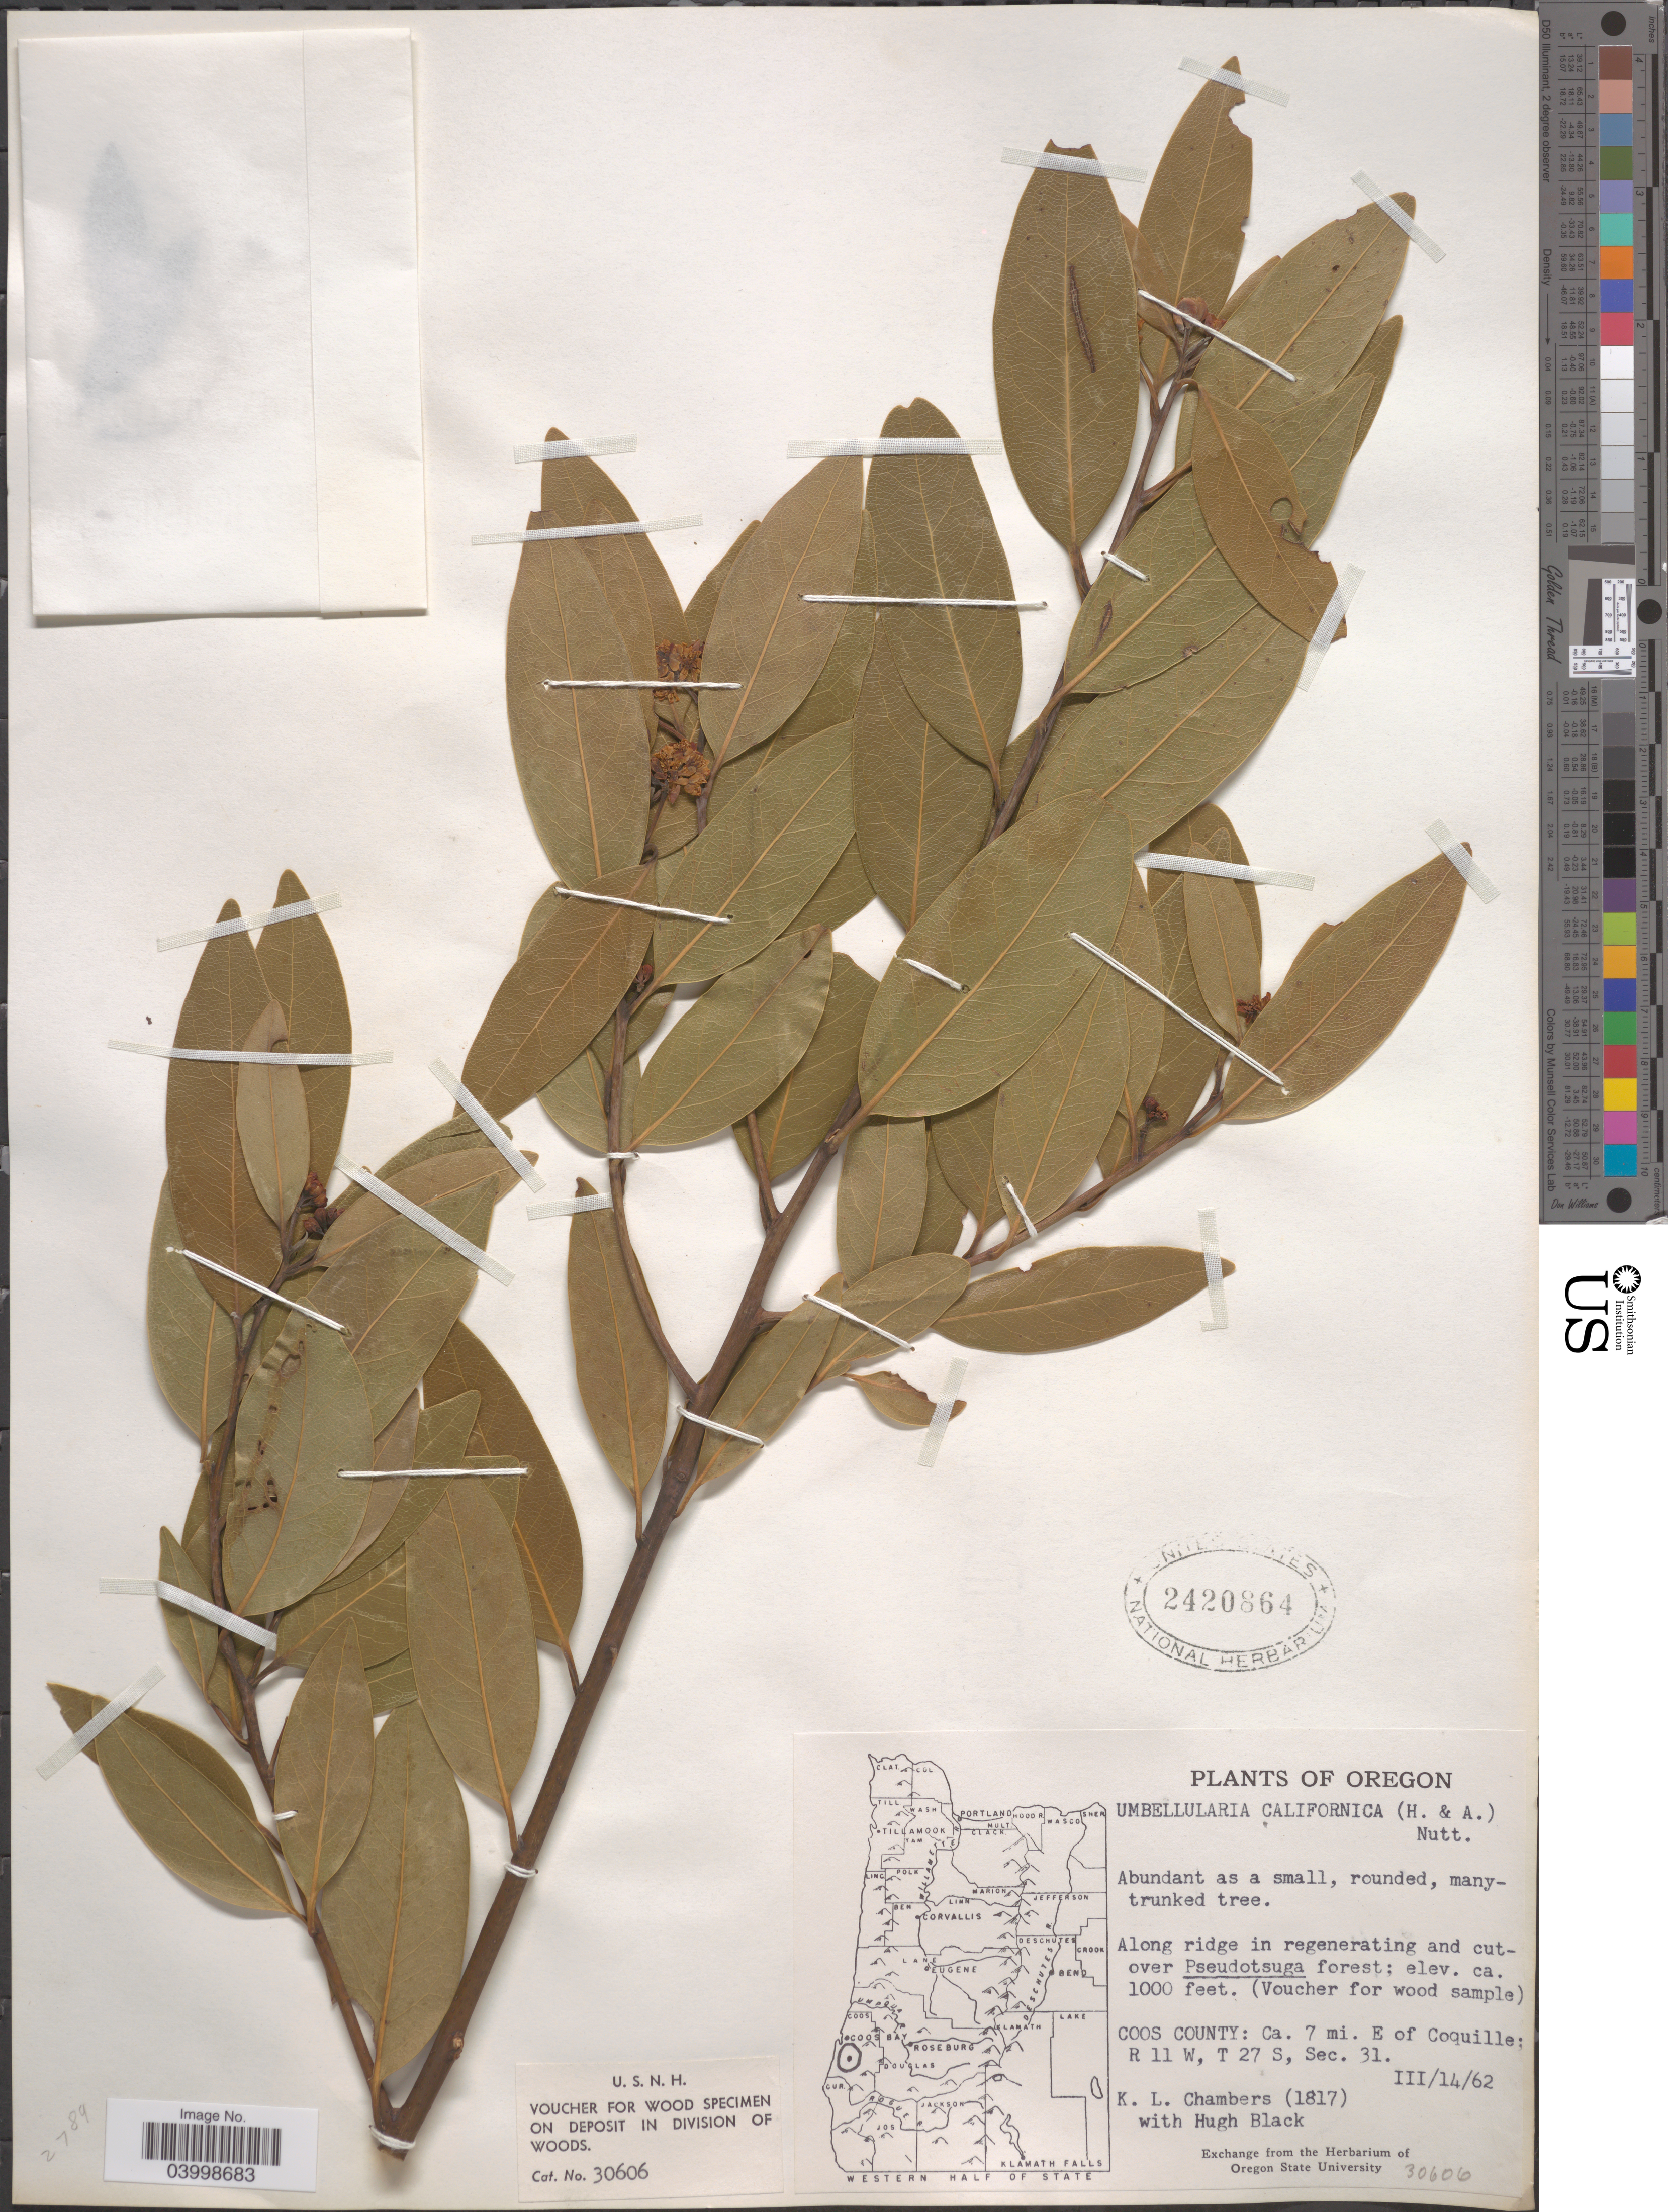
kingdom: Plantae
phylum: Tracheophyta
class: Magnoliopsida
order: Laurales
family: Lauraceae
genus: Umbellularia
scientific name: Umbellularia californica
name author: (Hook. & Arn.) Nutt.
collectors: K. Chambers & H. Black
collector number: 1817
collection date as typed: Transcribed d/m/y: 14/3/62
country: United States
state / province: Oregon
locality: Along ridge in regenerating and cutover Pseudotsuga forest. Coos County: Ca. 7 mi. E of Coquille; R 11 W, T 27 S, Sec. 31.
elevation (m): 305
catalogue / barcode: US 2420864